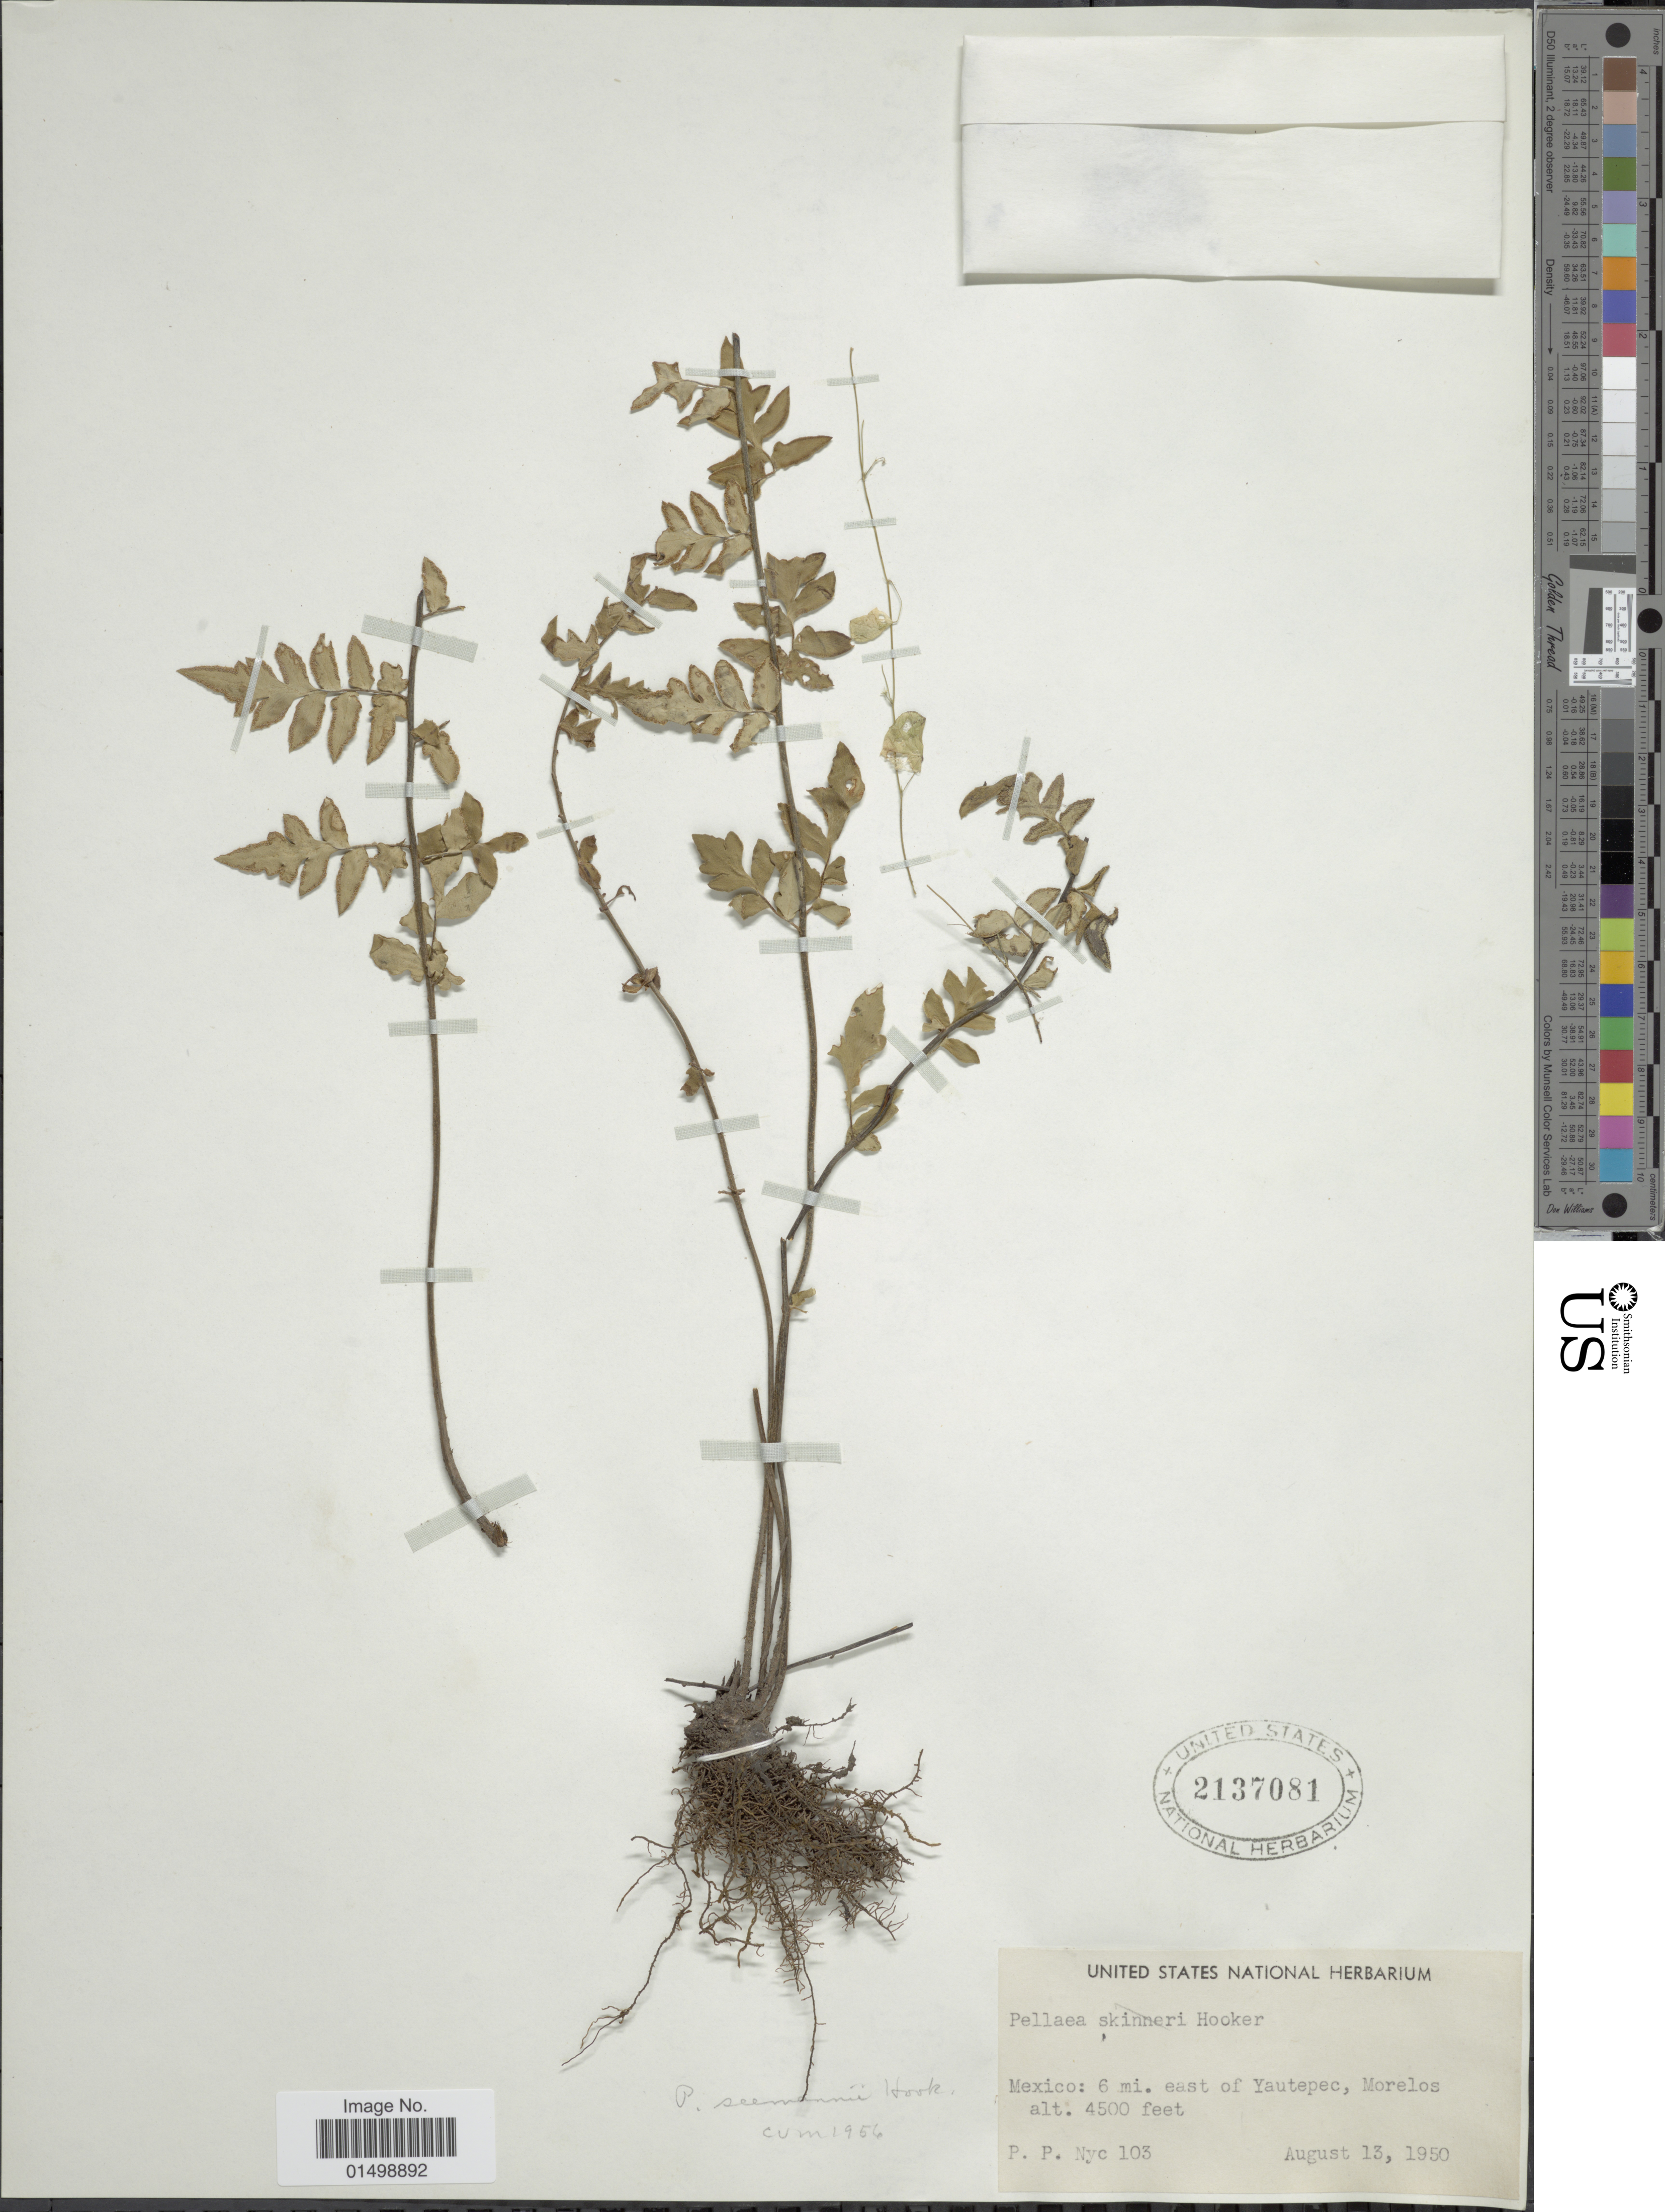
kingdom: Plantae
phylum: Tracheophyta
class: Polypodiopsida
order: Polypodiales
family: Pteridaceae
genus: Cheilanthes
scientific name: Cheilanthes lozanii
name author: (Maxon) R.M. Tryon & A.F. Tryon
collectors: F. Nyc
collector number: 103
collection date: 1950-08-13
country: Mexico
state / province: Morelos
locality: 6 mi. east of Yautepec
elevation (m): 1372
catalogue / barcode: US 2137081